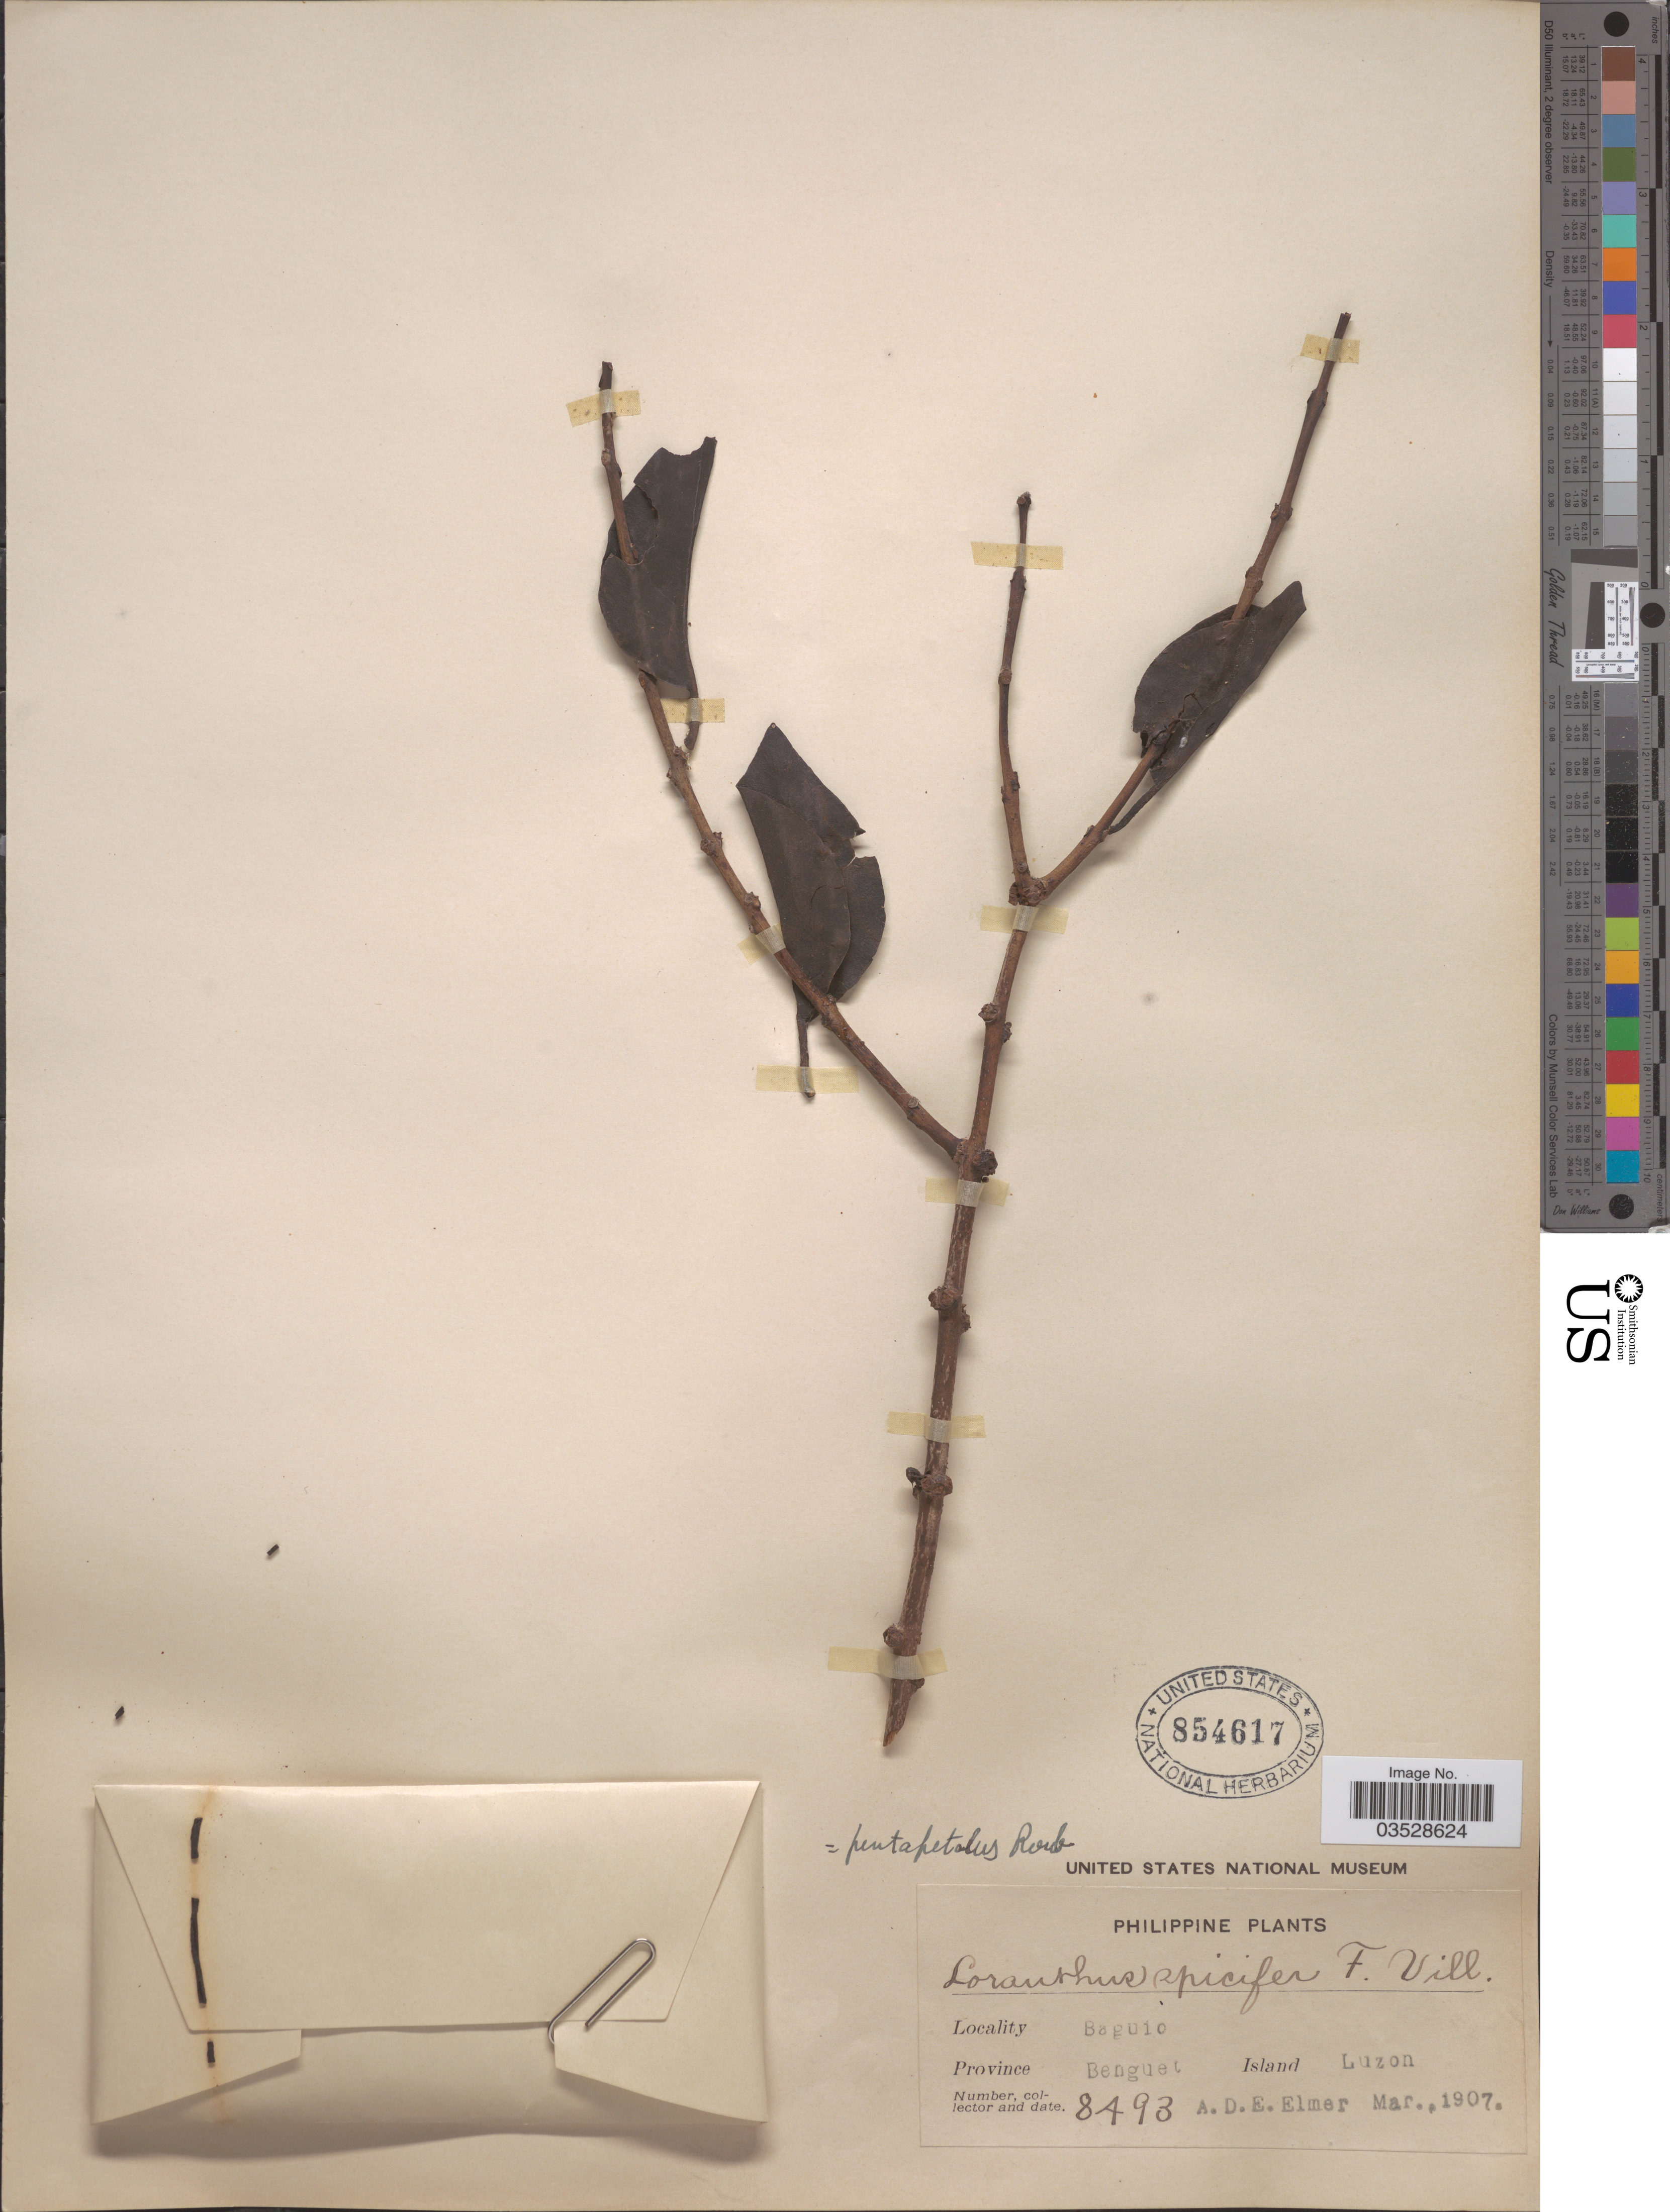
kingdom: Plantae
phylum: Tracheophyta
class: Magnoliopsida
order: Santalales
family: Loranthaceae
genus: Loranthus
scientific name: Loranthus pentapetalus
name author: Roxb.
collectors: A. D. E. Elmer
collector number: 8493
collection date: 1907-03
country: Philippines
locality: Baguio. Province Benguet. Island Luzon.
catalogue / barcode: US 854617